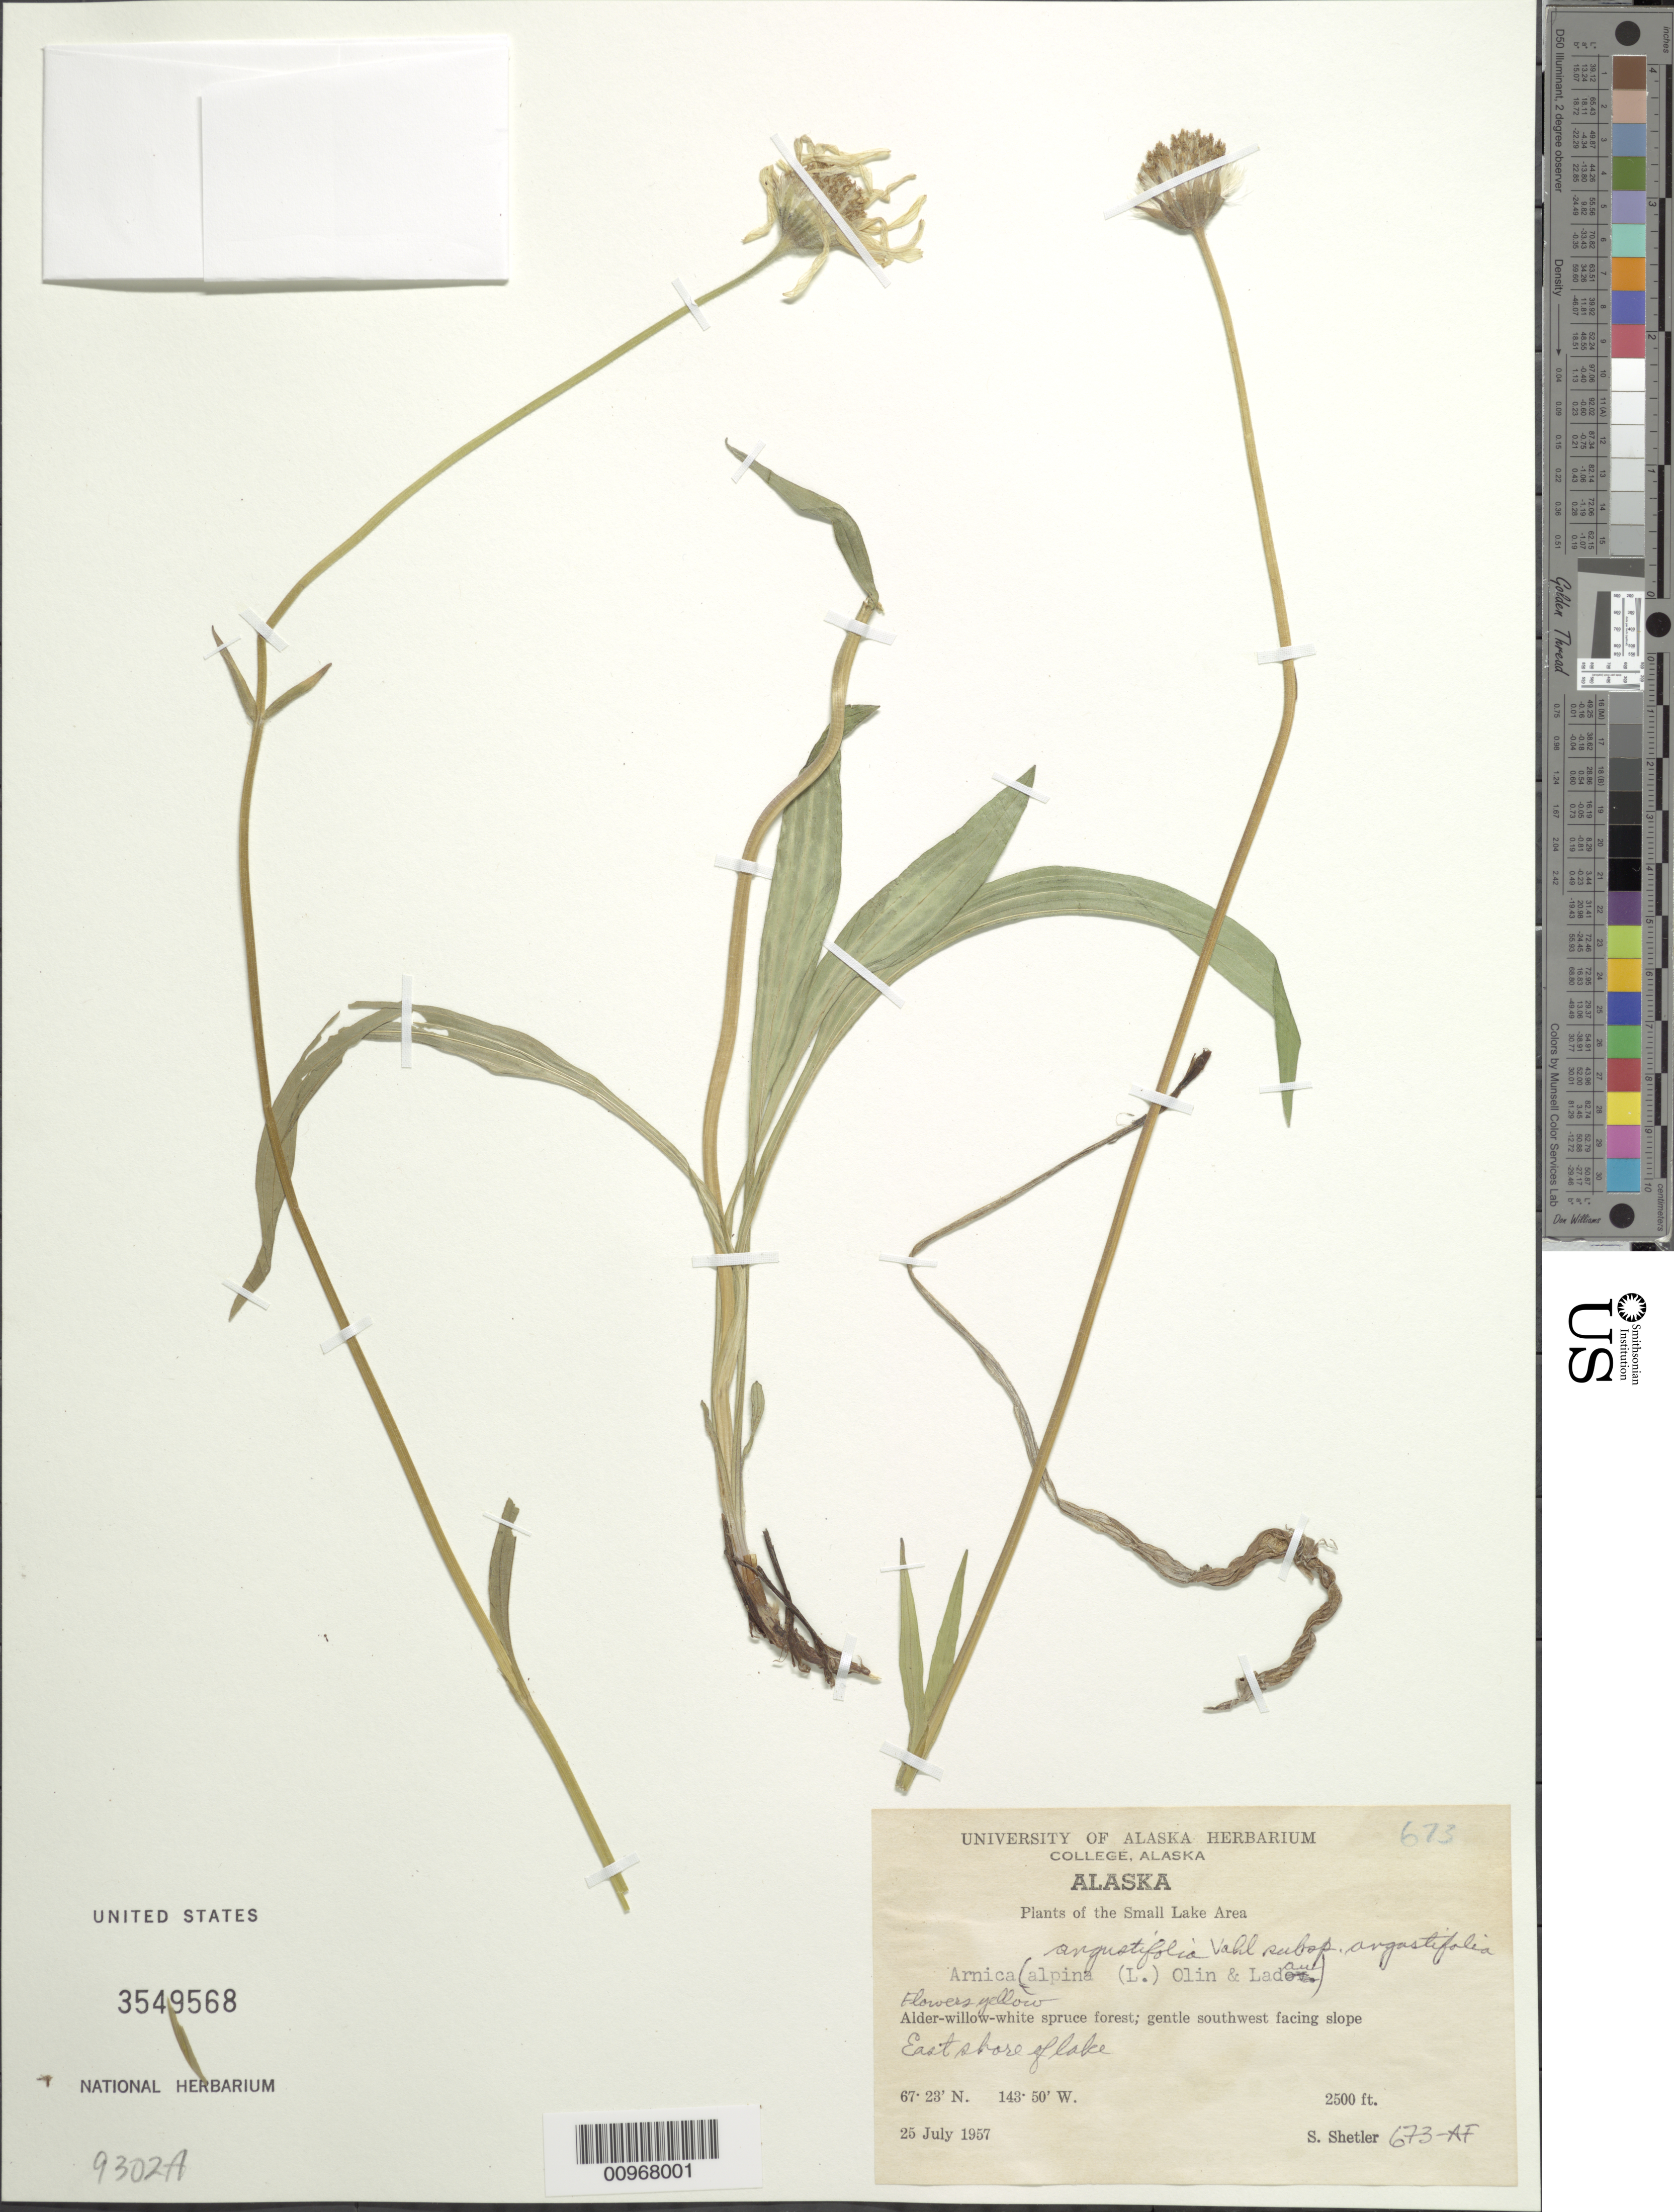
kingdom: Plantae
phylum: Tracheophyta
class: Magnoliopsida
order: Asterales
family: Asteraceae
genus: Arnica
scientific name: Arnica angustifolia subsp. angustifolia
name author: Vahl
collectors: S. Shetler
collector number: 673-AF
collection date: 1957-07-25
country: United States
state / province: Alaska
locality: The Small Lake Area, Alder-willow-white spruce forest; gentle southwest facing slope, East shore of lake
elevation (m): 762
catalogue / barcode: US 3549568